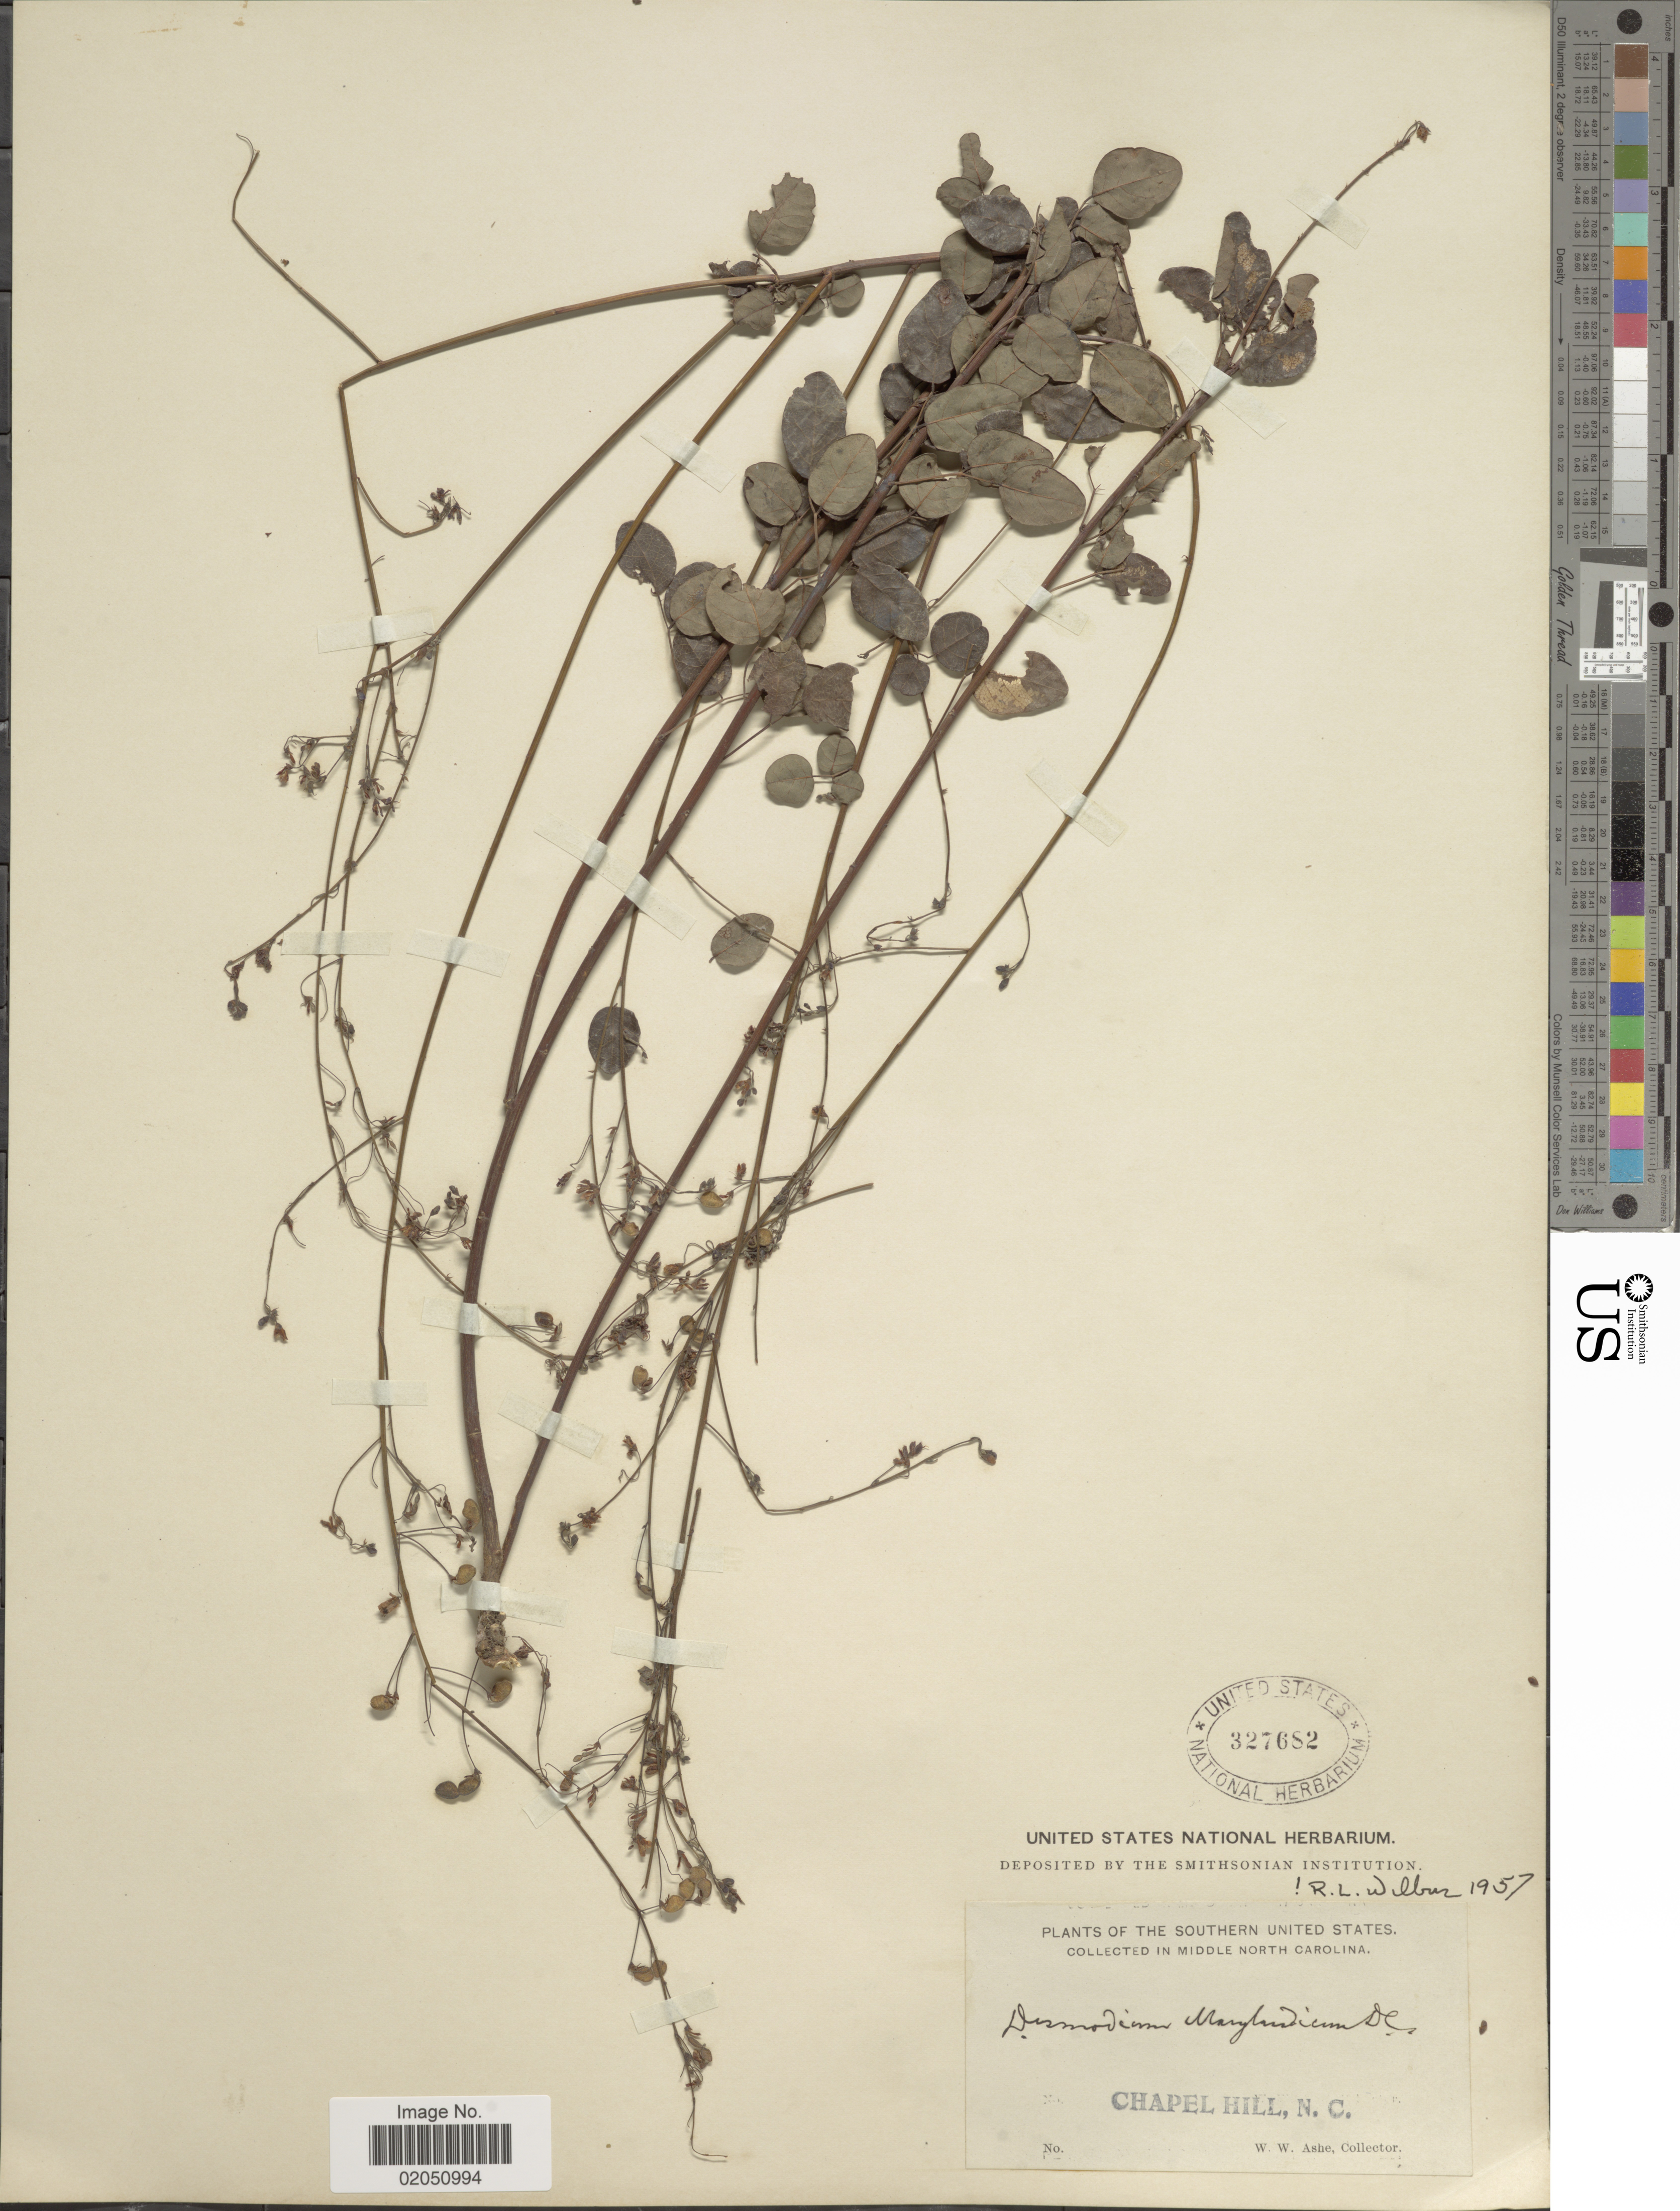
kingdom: Plantae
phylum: Tracheophyta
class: Magnoliopsida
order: Fabales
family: Fabaceae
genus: Desmodium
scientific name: Desmodium marilandicum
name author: Darl.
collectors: W. W. Ashe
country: United States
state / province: North Carolina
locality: The Southern United States, In Middle North Carolina, Chapel Hill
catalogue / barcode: US 327682